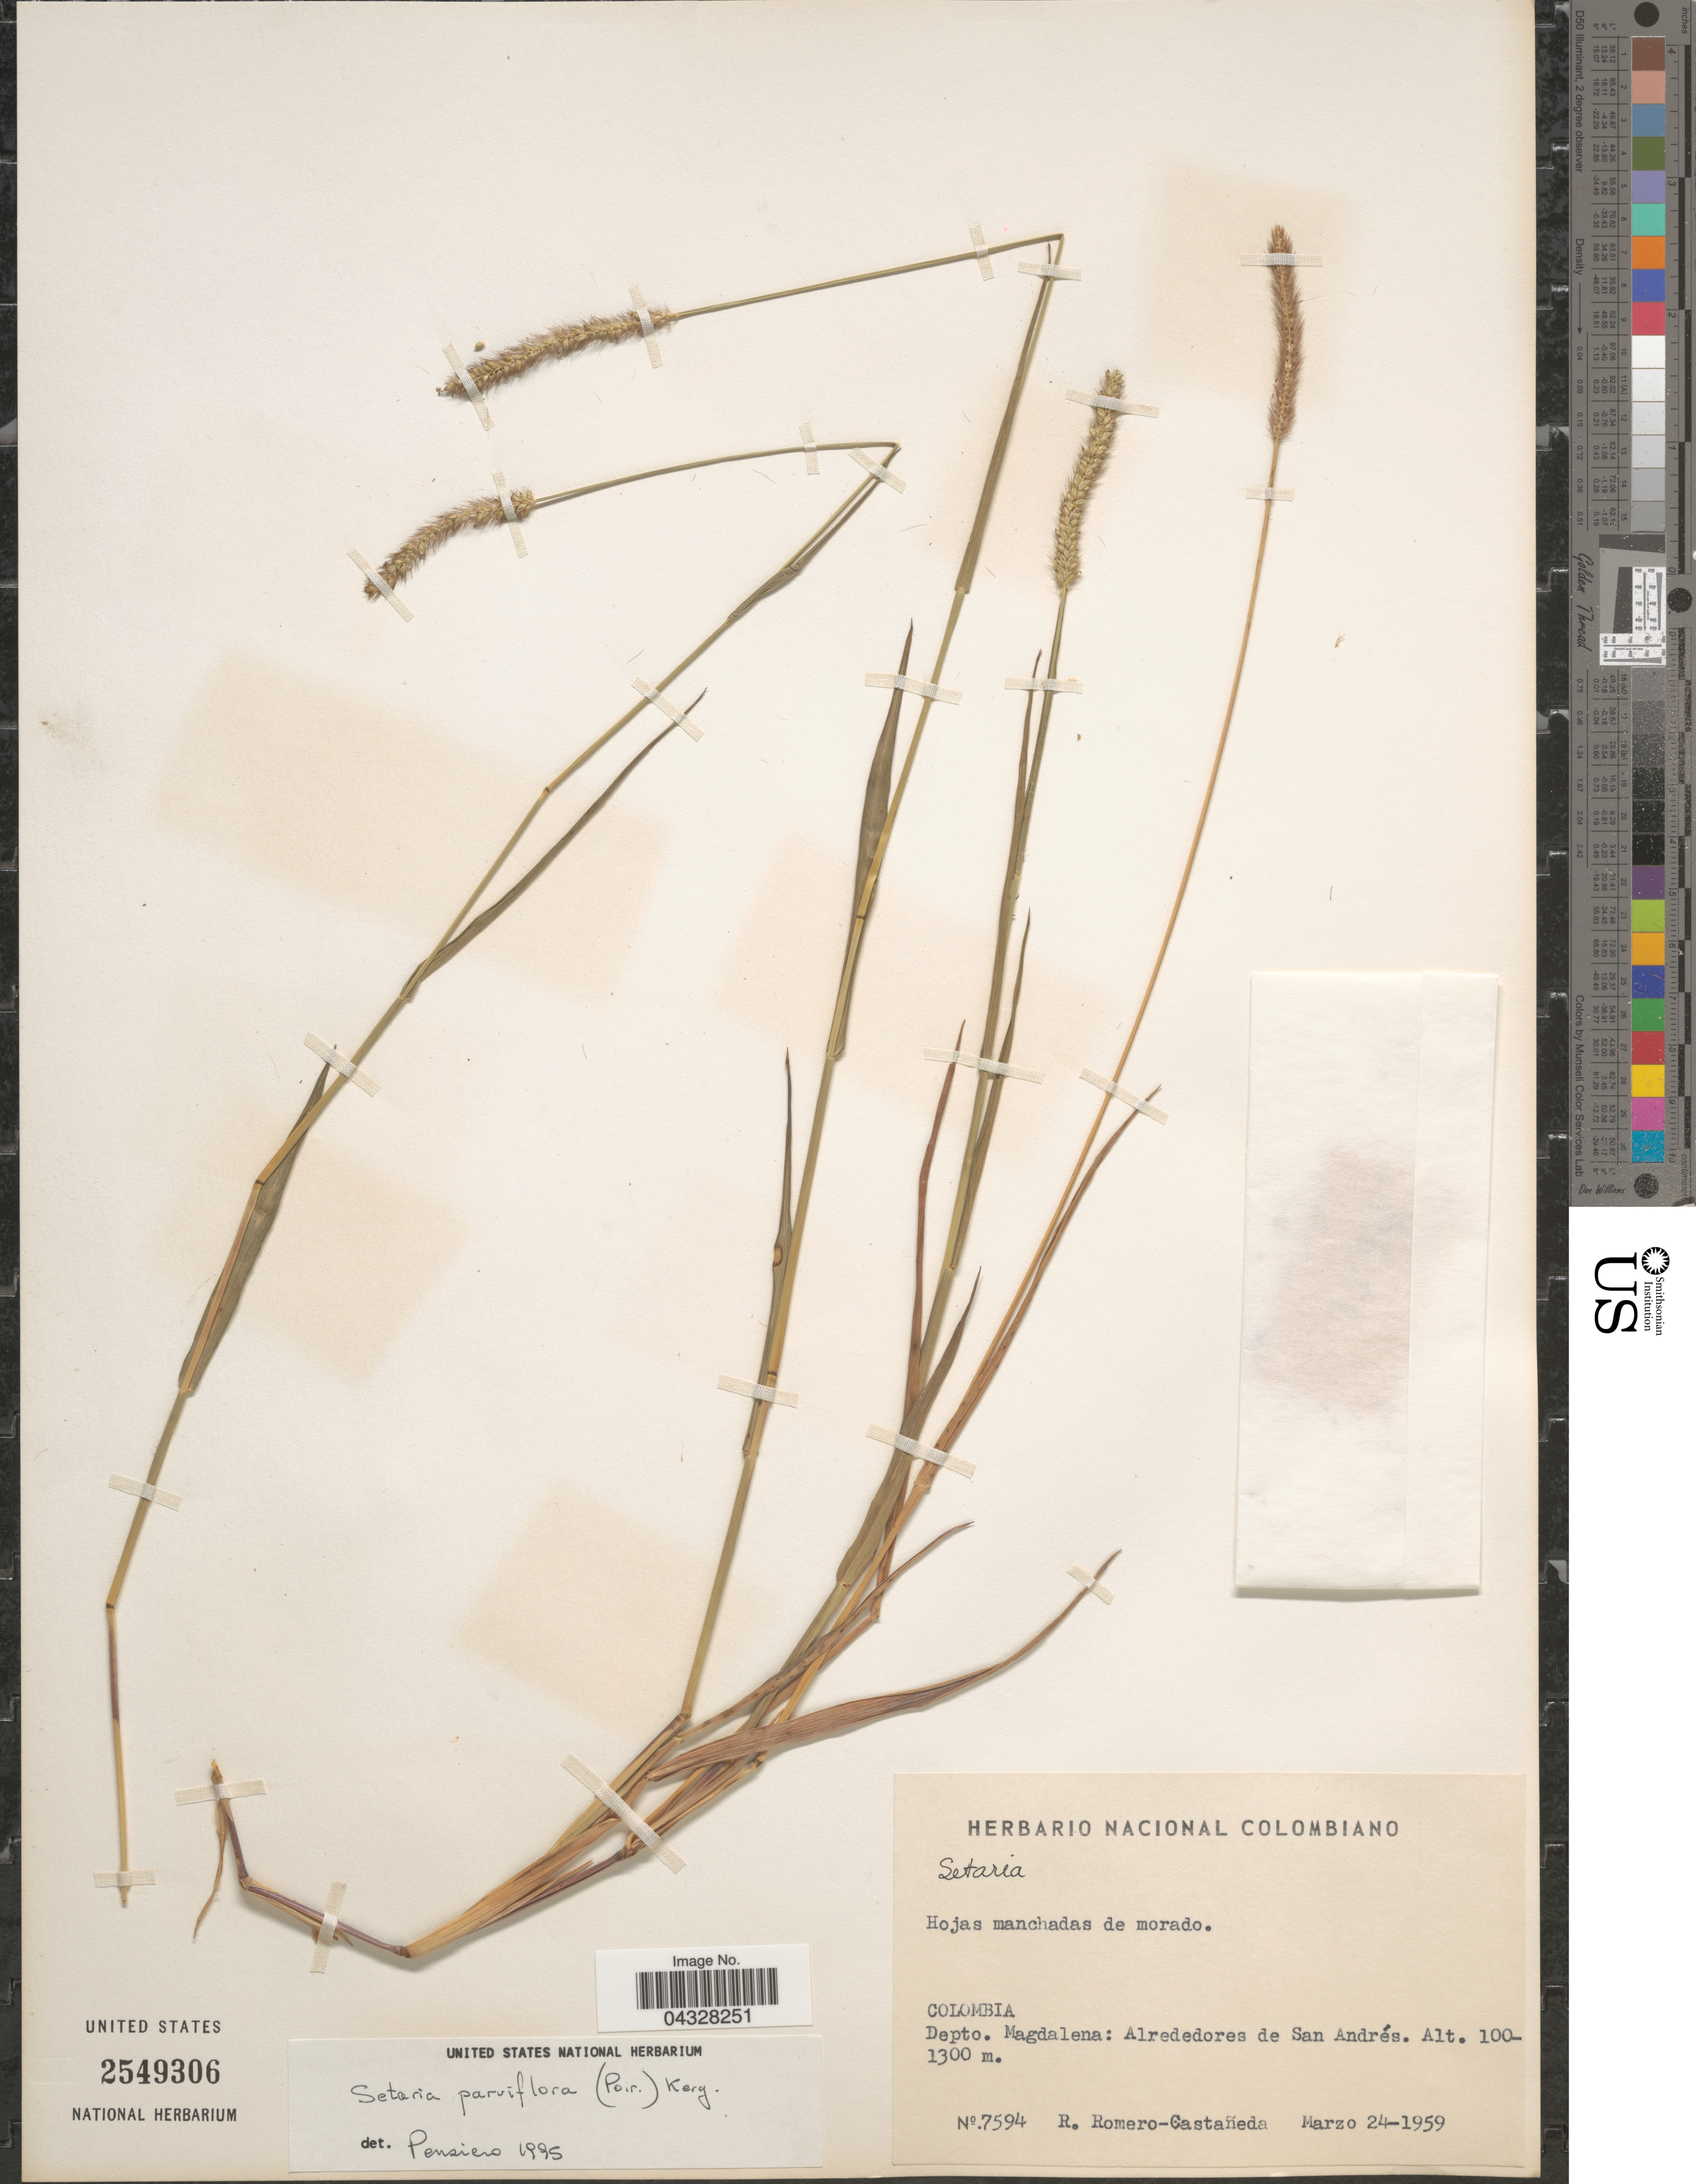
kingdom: Plantae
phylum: Tracheophyta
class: Liliopsida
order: Poales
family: Poaceae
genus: Setaria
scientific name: Setaria parviflora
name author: (Poir.) Kerguélen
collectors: R. Romero Castañeda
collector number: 7594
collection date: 1959-03-24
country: Colombia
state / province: Magdalena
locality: Depto. Magdalena: Alrededores de San Andrés.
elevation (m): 100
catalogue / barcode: US 2549306